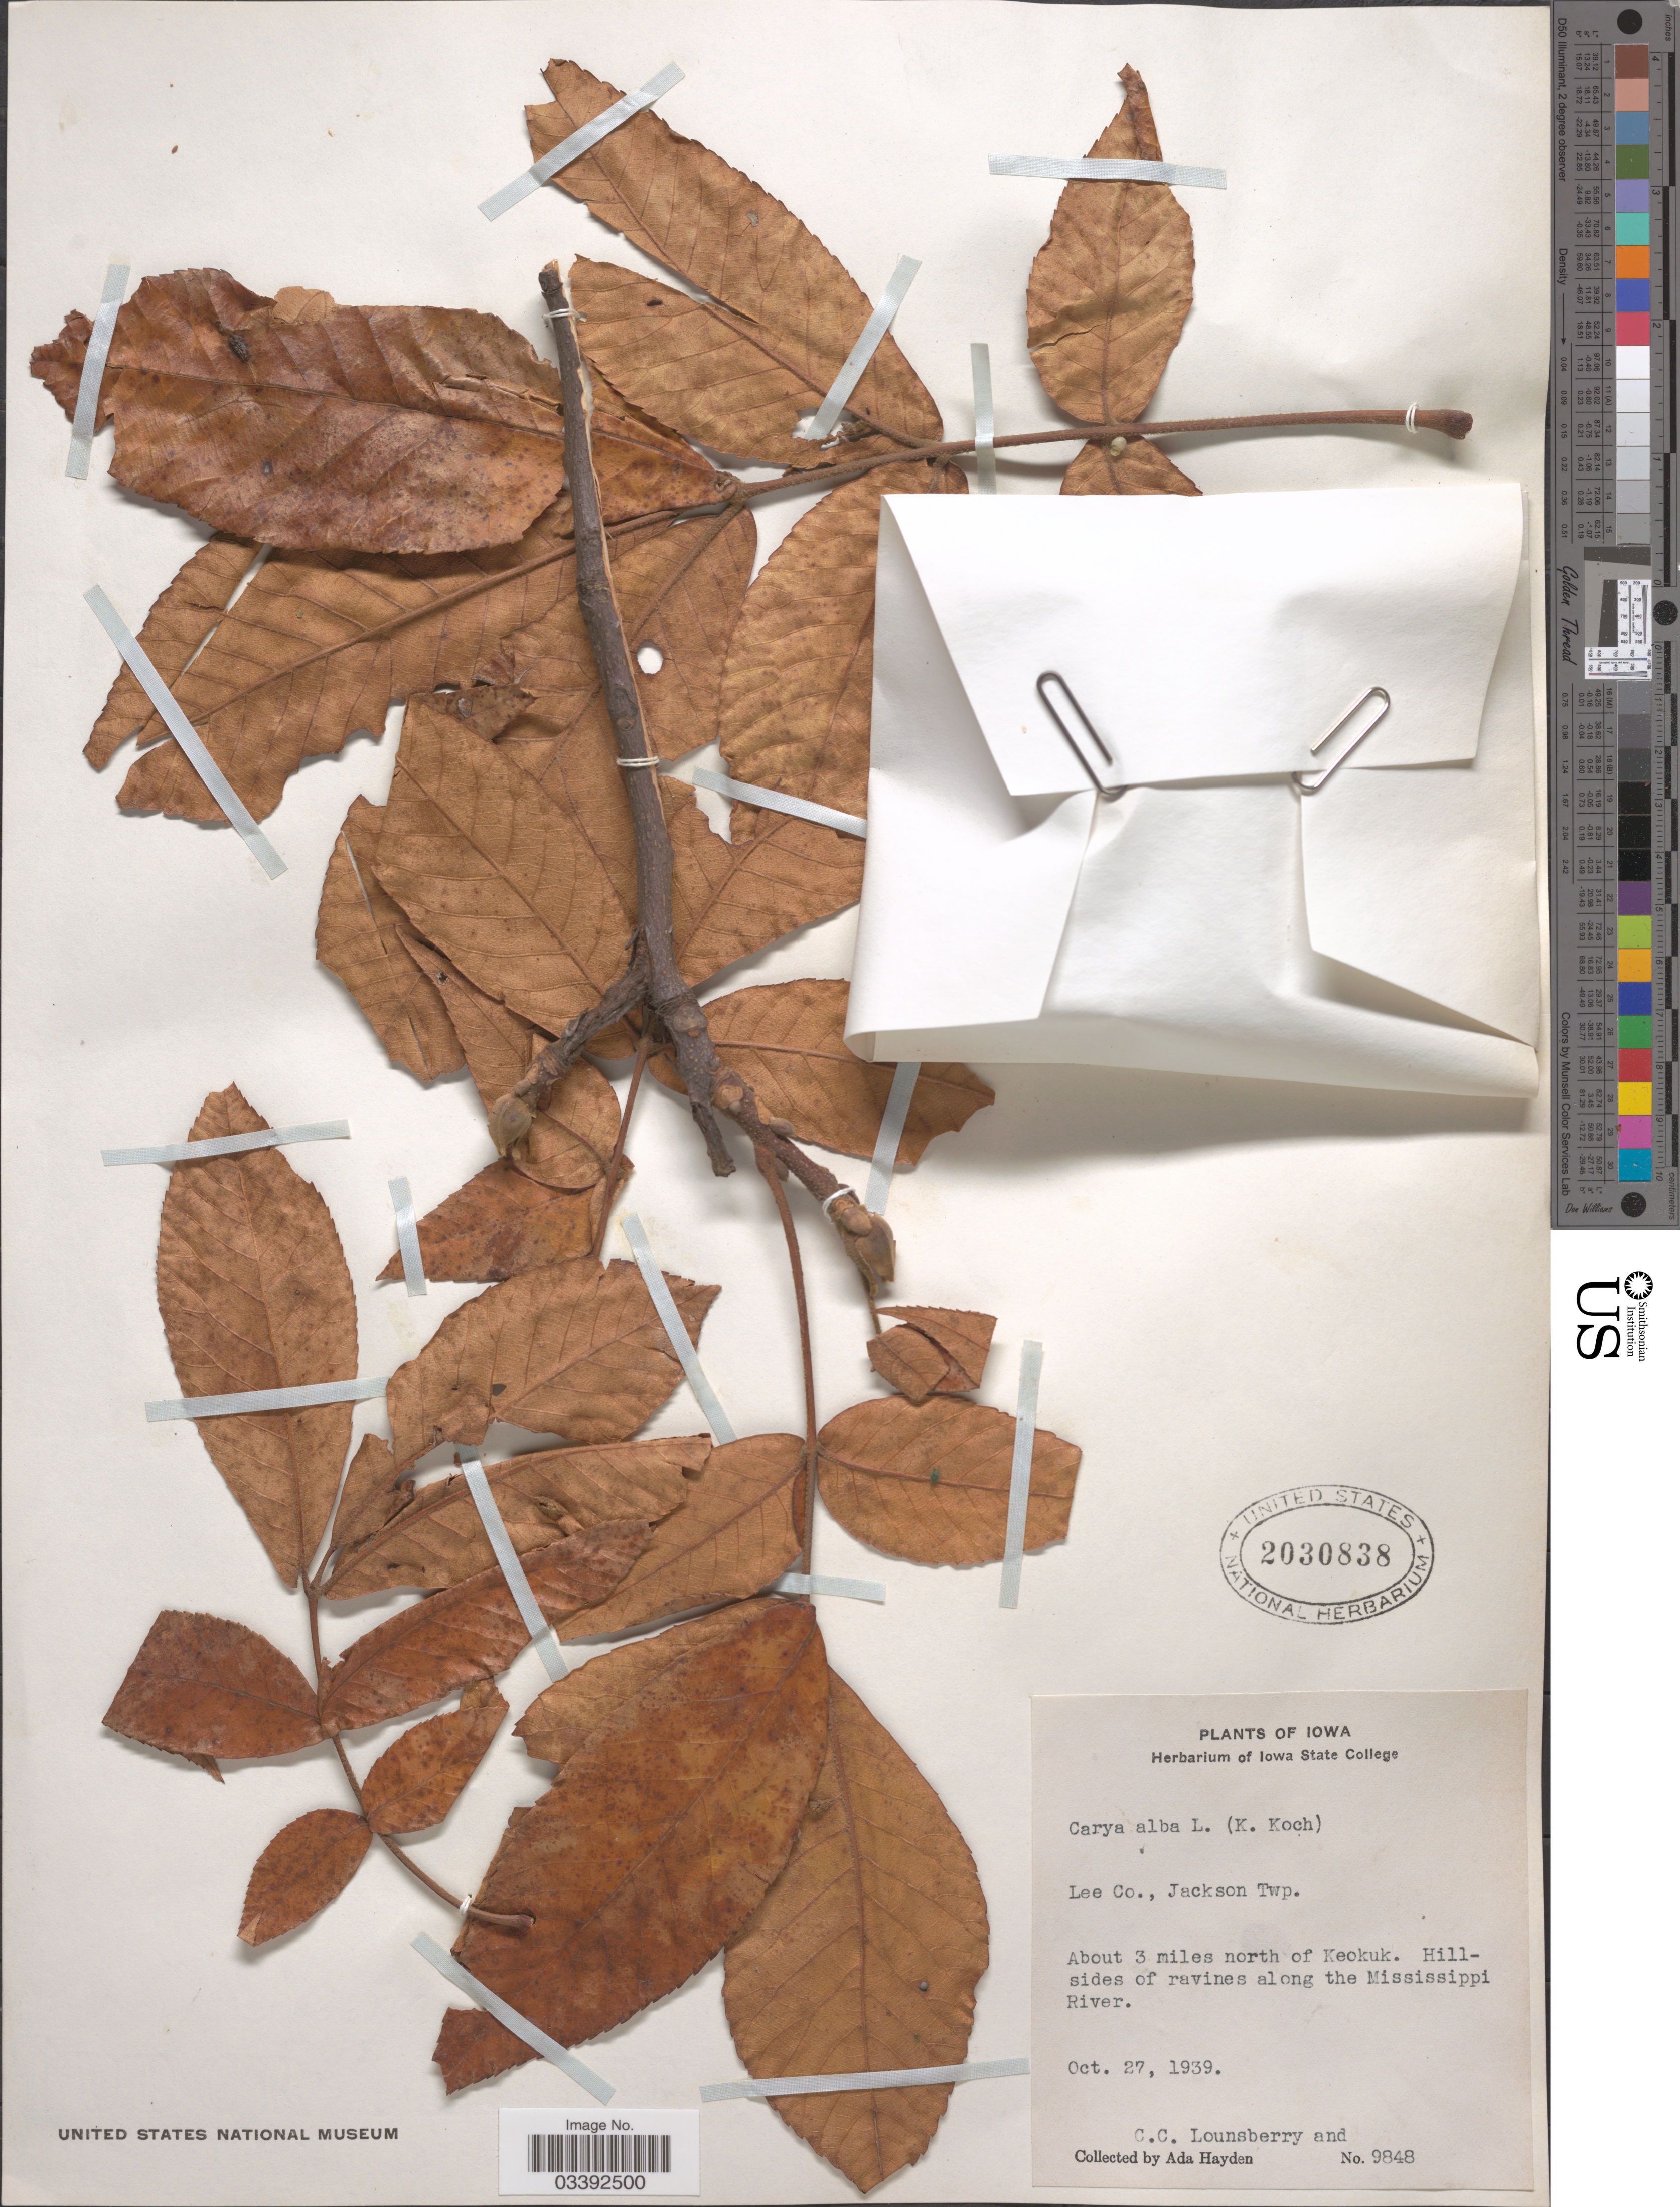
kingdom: Plantae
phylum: Tracheophyta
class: Magnoliopsida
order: Fagales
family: Juglandaceae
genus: Carya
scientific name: Carya tomentosa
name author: (Lam.) Nutt.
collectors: C. Lounsberry & Ada Hayden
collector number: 9848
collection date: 1939-10-27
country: United States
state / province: Iowa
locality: Lee Co., Jackson Twp. About 3 miles north of Keokuk. Hillsides of ravines along the Mississippi River.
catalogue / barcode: US 2030838